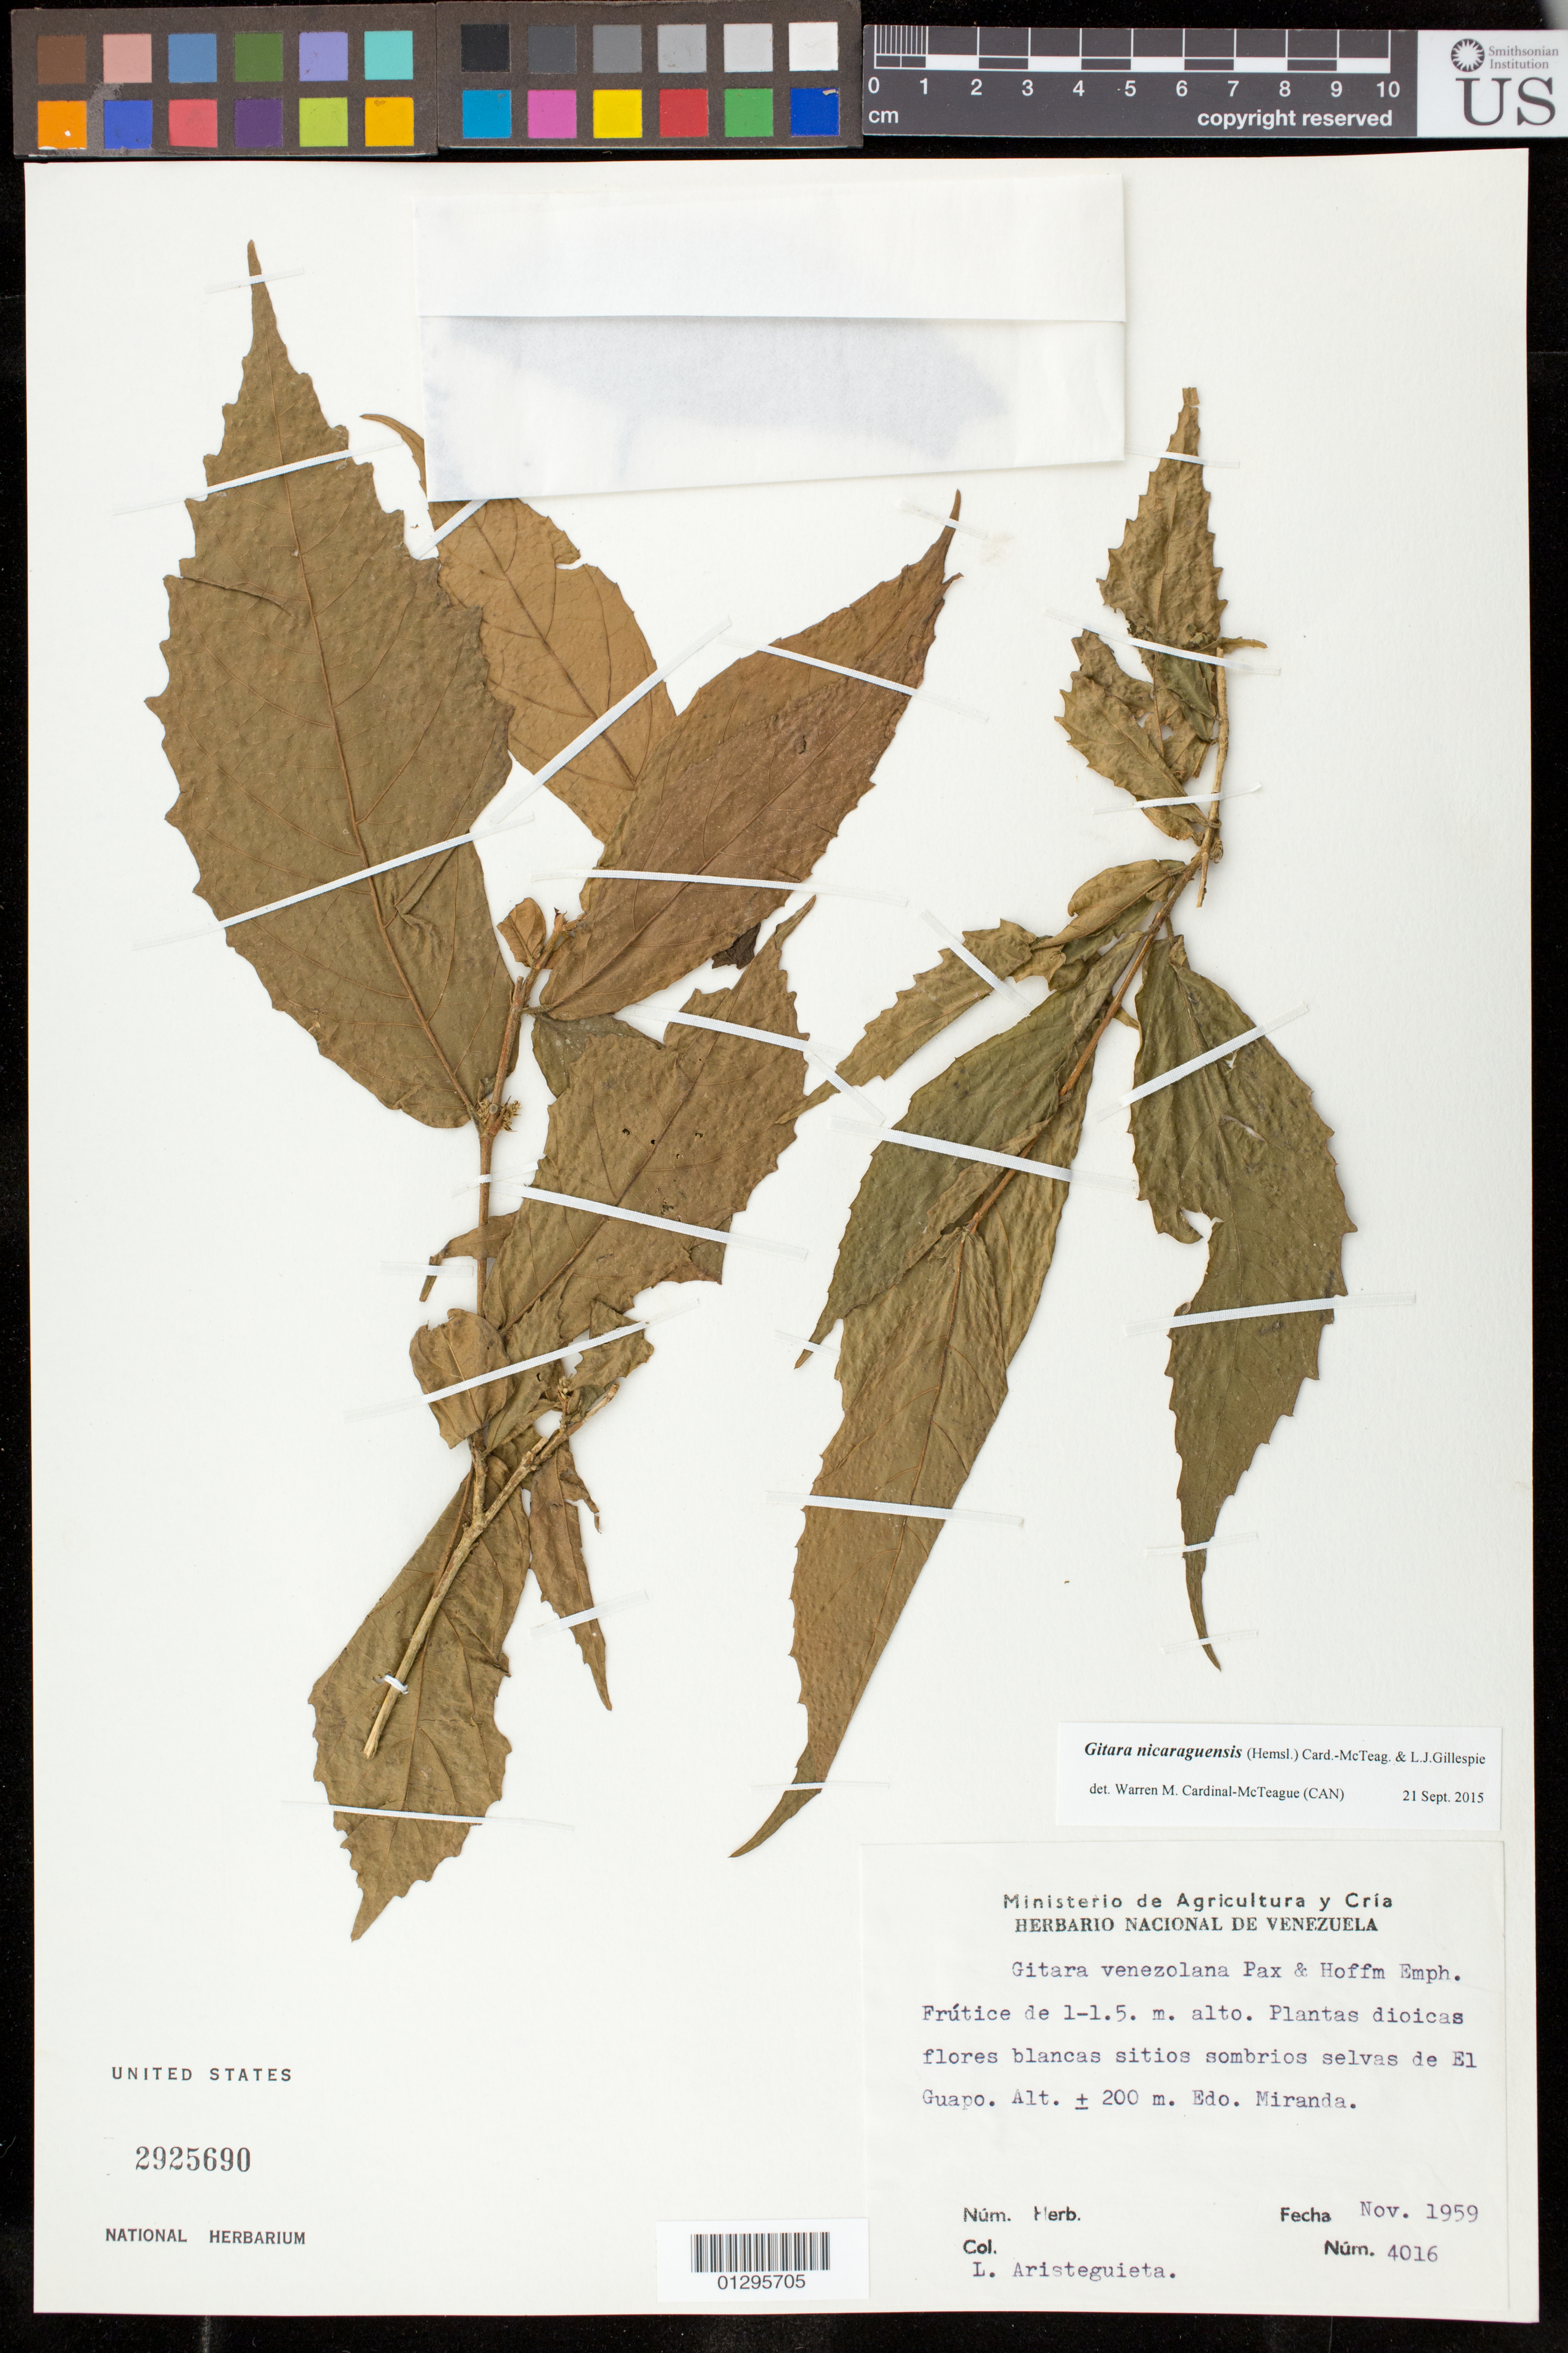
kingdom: Plantae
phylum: Tracheophyta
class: Magnoliopsida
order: Malpighiales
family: Euphorbiaceae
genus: Gitara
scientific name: Gitara nicaraguensis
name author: (Hemsl.) Card.-McTeag. & L.J. Gillespie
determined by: Cardinal-McTeague, Warren H.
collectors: L. Aristeguieta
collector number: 4016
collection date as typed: Nov 1959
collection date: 1959-11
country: Venezuela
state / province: Miranda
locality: El Guapo.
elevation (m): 200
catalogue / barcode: US 2925690